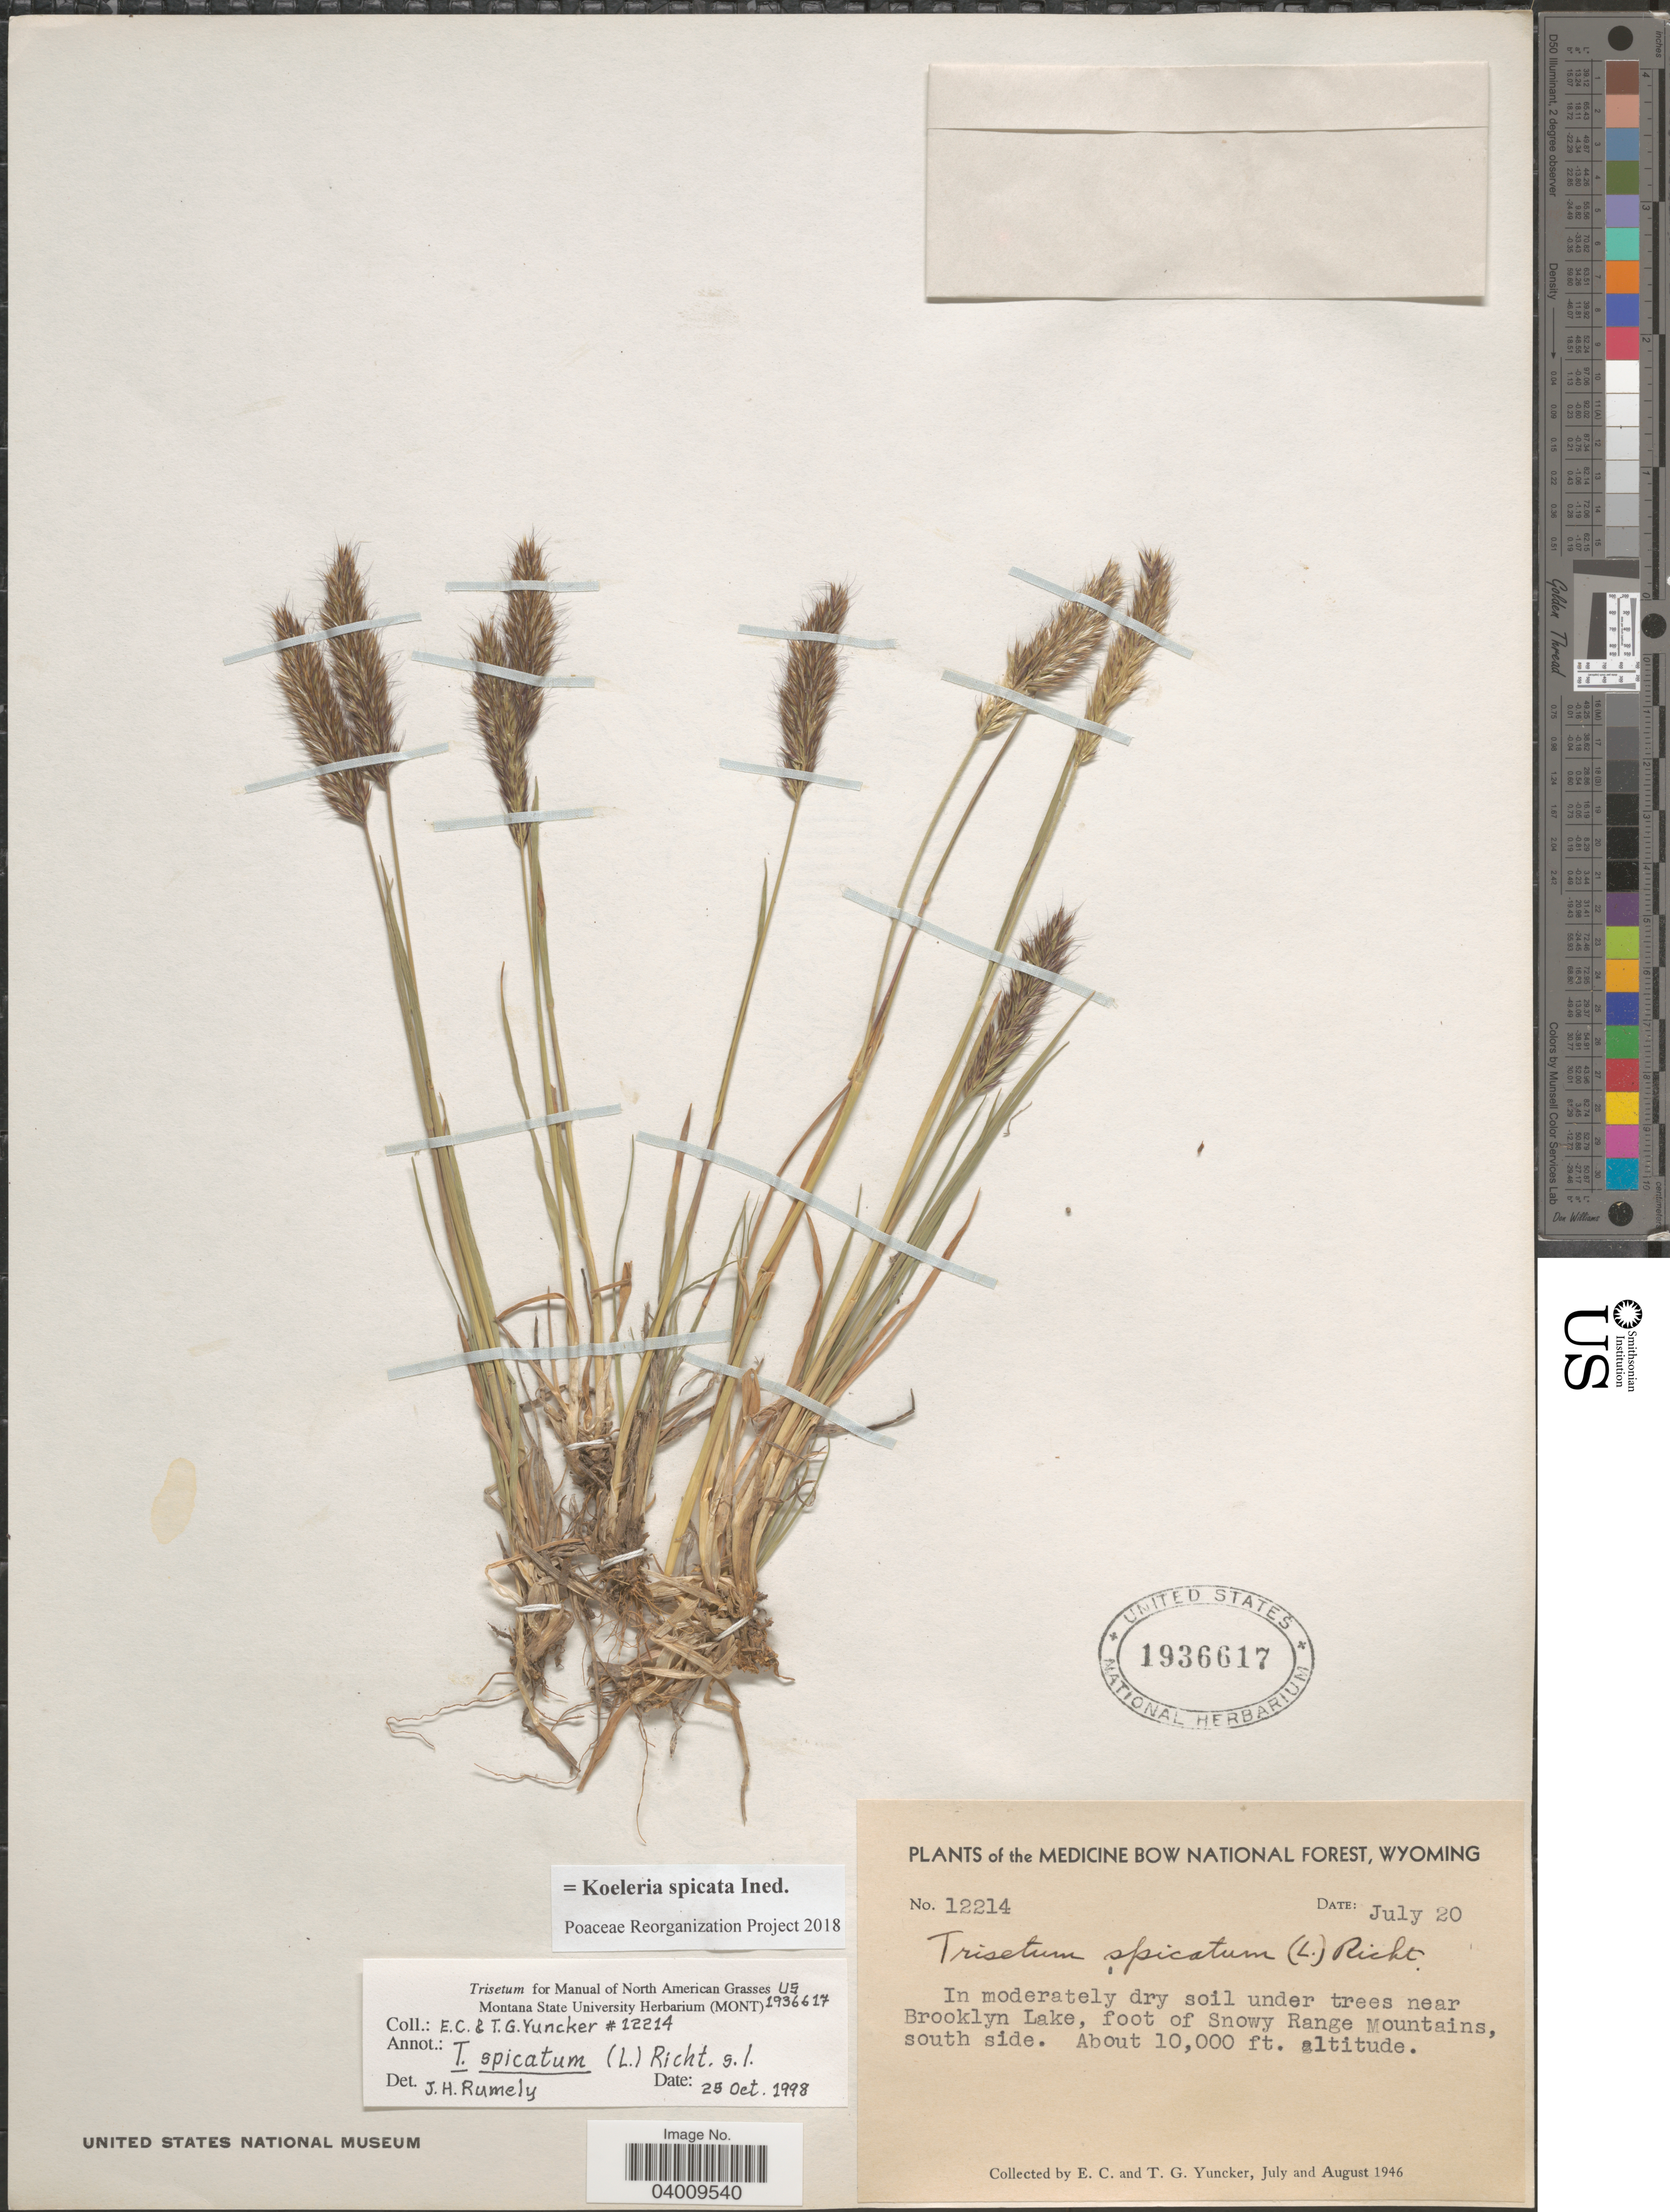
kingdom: Plantae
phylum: Tracheophyta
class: Liliopsida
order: Poales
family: Poaceae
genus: Koeleria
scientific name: Koeleria spicata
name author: (L.) Barberá et al.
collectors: E. C. Yuncker & T. G. Yuncker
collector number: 12214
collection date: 1946-07-20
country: United States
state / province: Wyoming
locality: Medicine Bow National Forest. In moderately dry soil under trees near Brooklyn Lake, foot of Snowy Range Mountains, south side.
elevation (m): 3048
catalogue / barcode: US 1936617